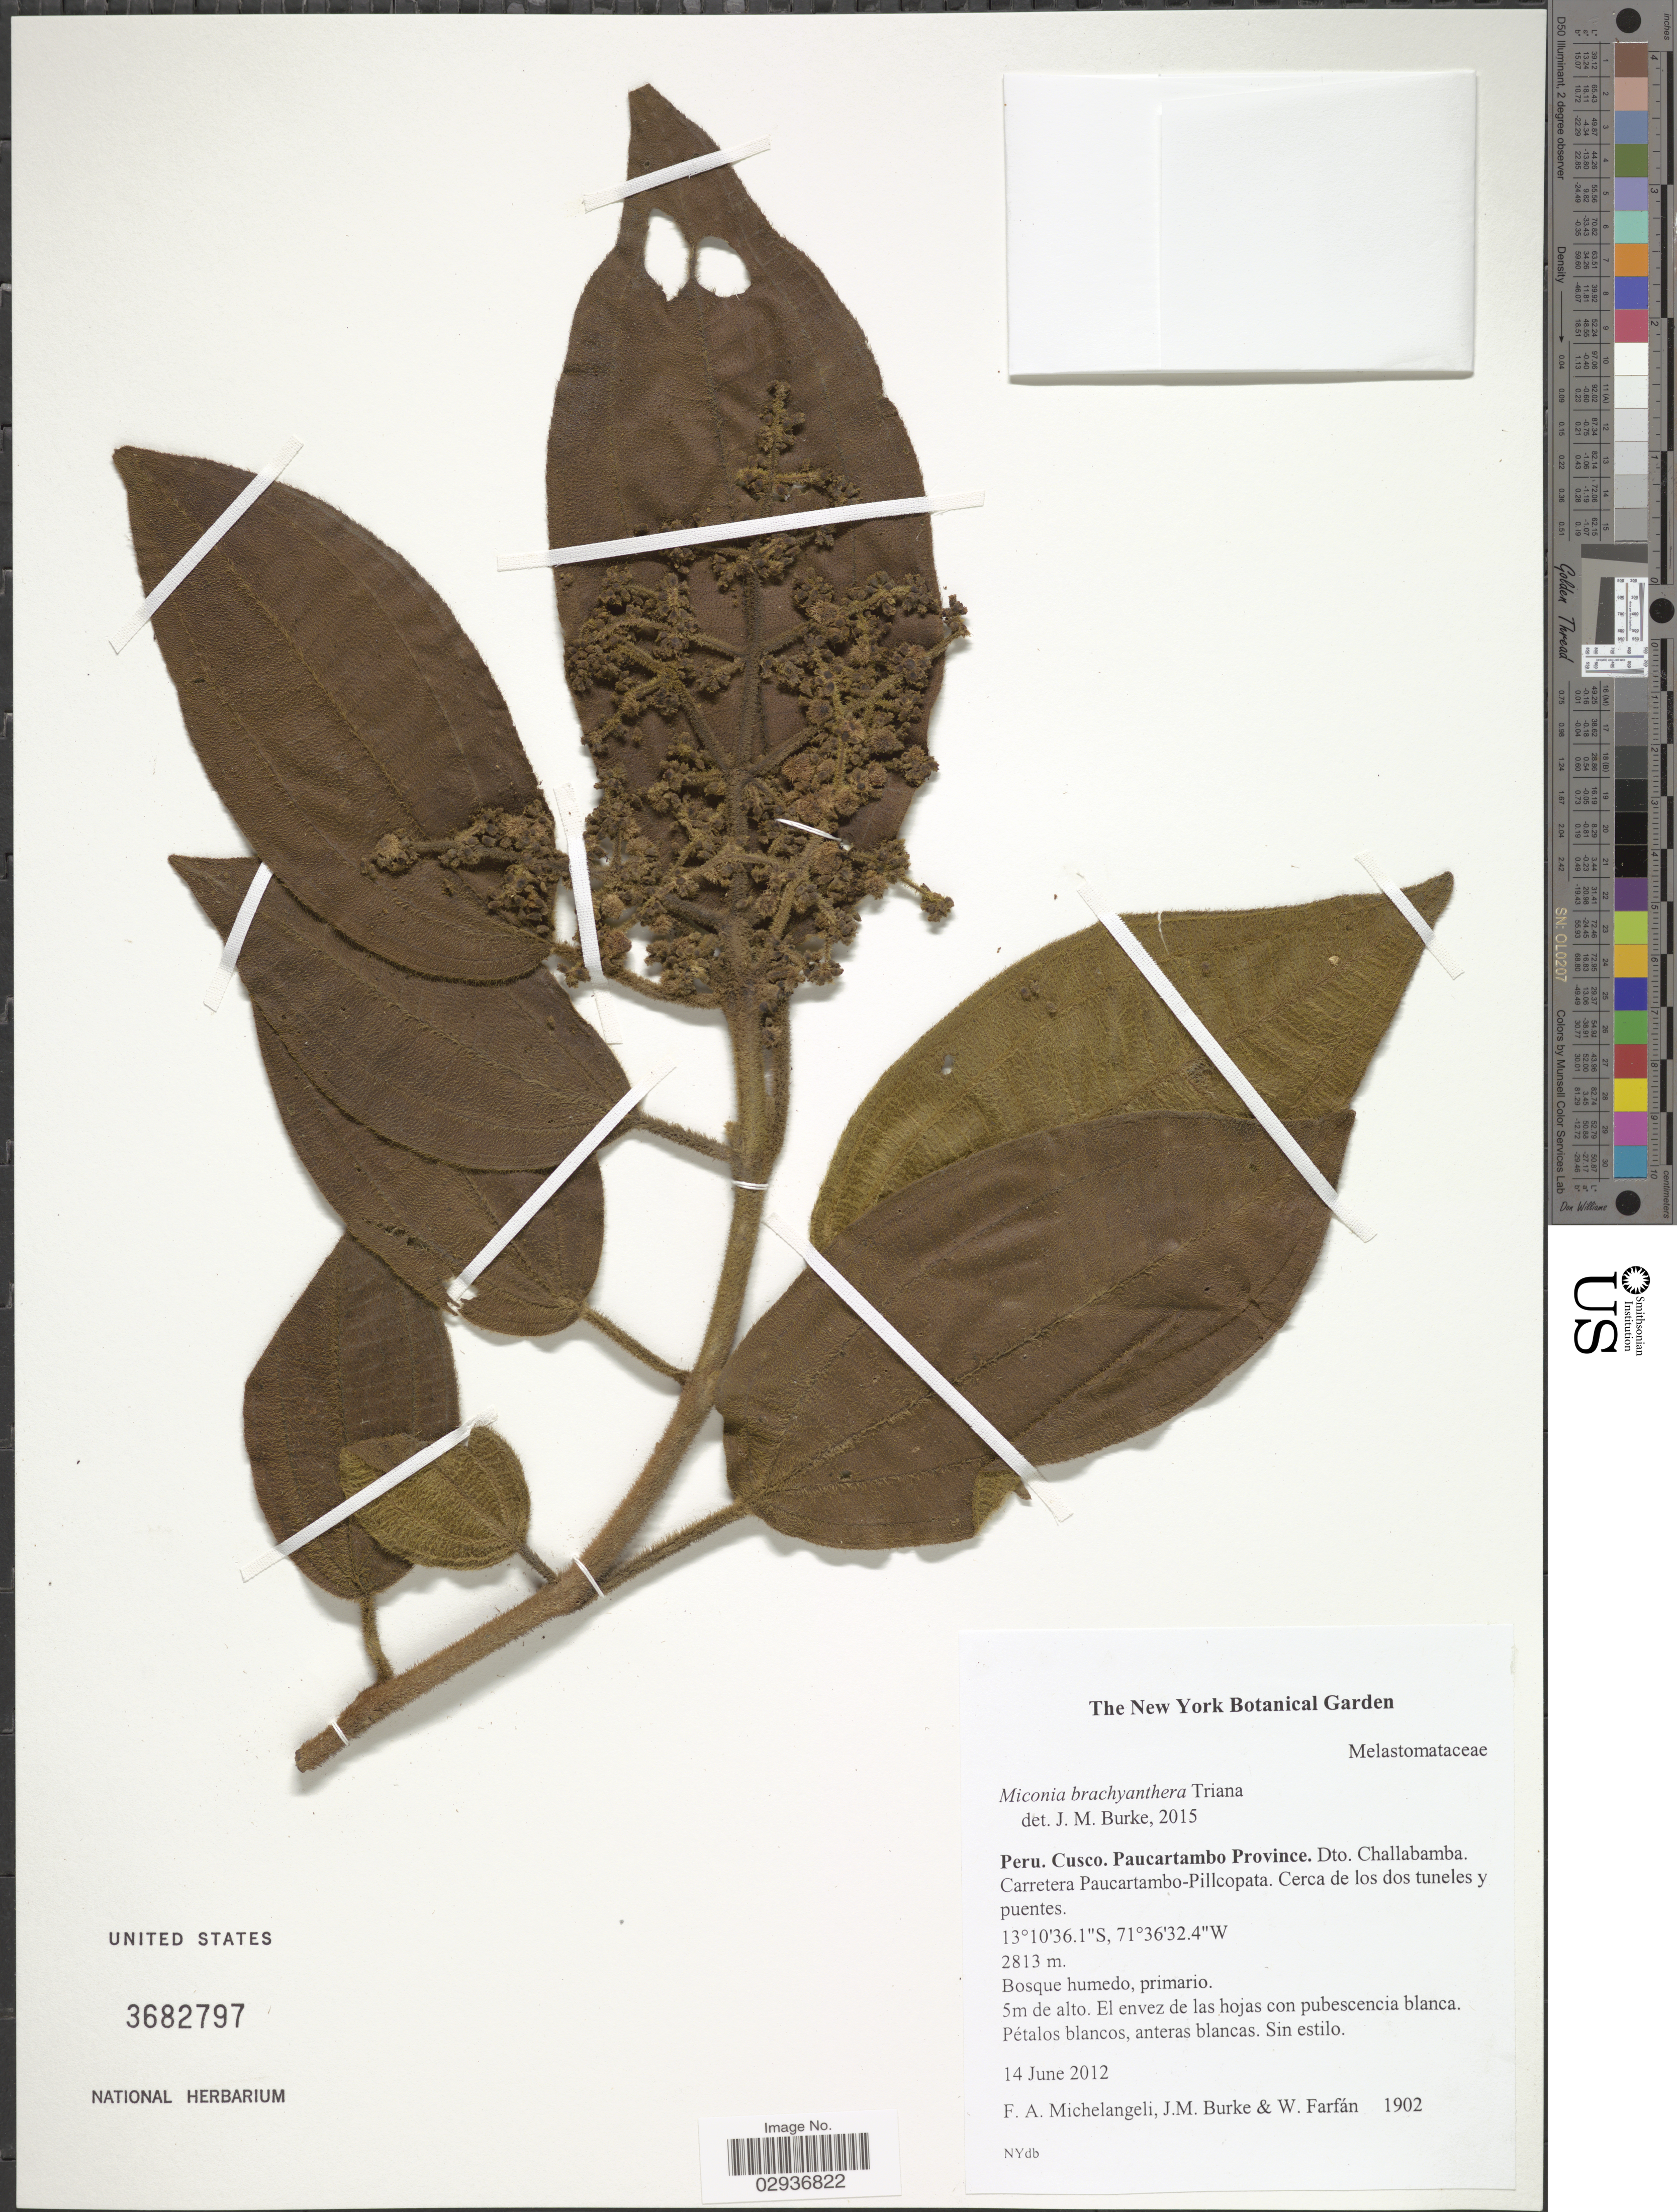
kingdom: Plantae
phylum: Tracheophyta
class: Magnoliopsida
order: Myrtales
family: Melastomataceae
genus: Miconia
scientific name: Miconia brachyanthera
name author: Triana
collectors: F. A. Michelangeli, Jac. M. Burke & W. Farfán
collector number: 1902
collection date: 2012-06-14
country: Peru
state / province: Cusco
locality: Paucartambo Province. Dto. Challabamba. Carretera Paucartambo-Pillcopata. Cerca de los dos tuneles y puentes.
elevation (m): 2813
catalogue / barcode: US 3682797